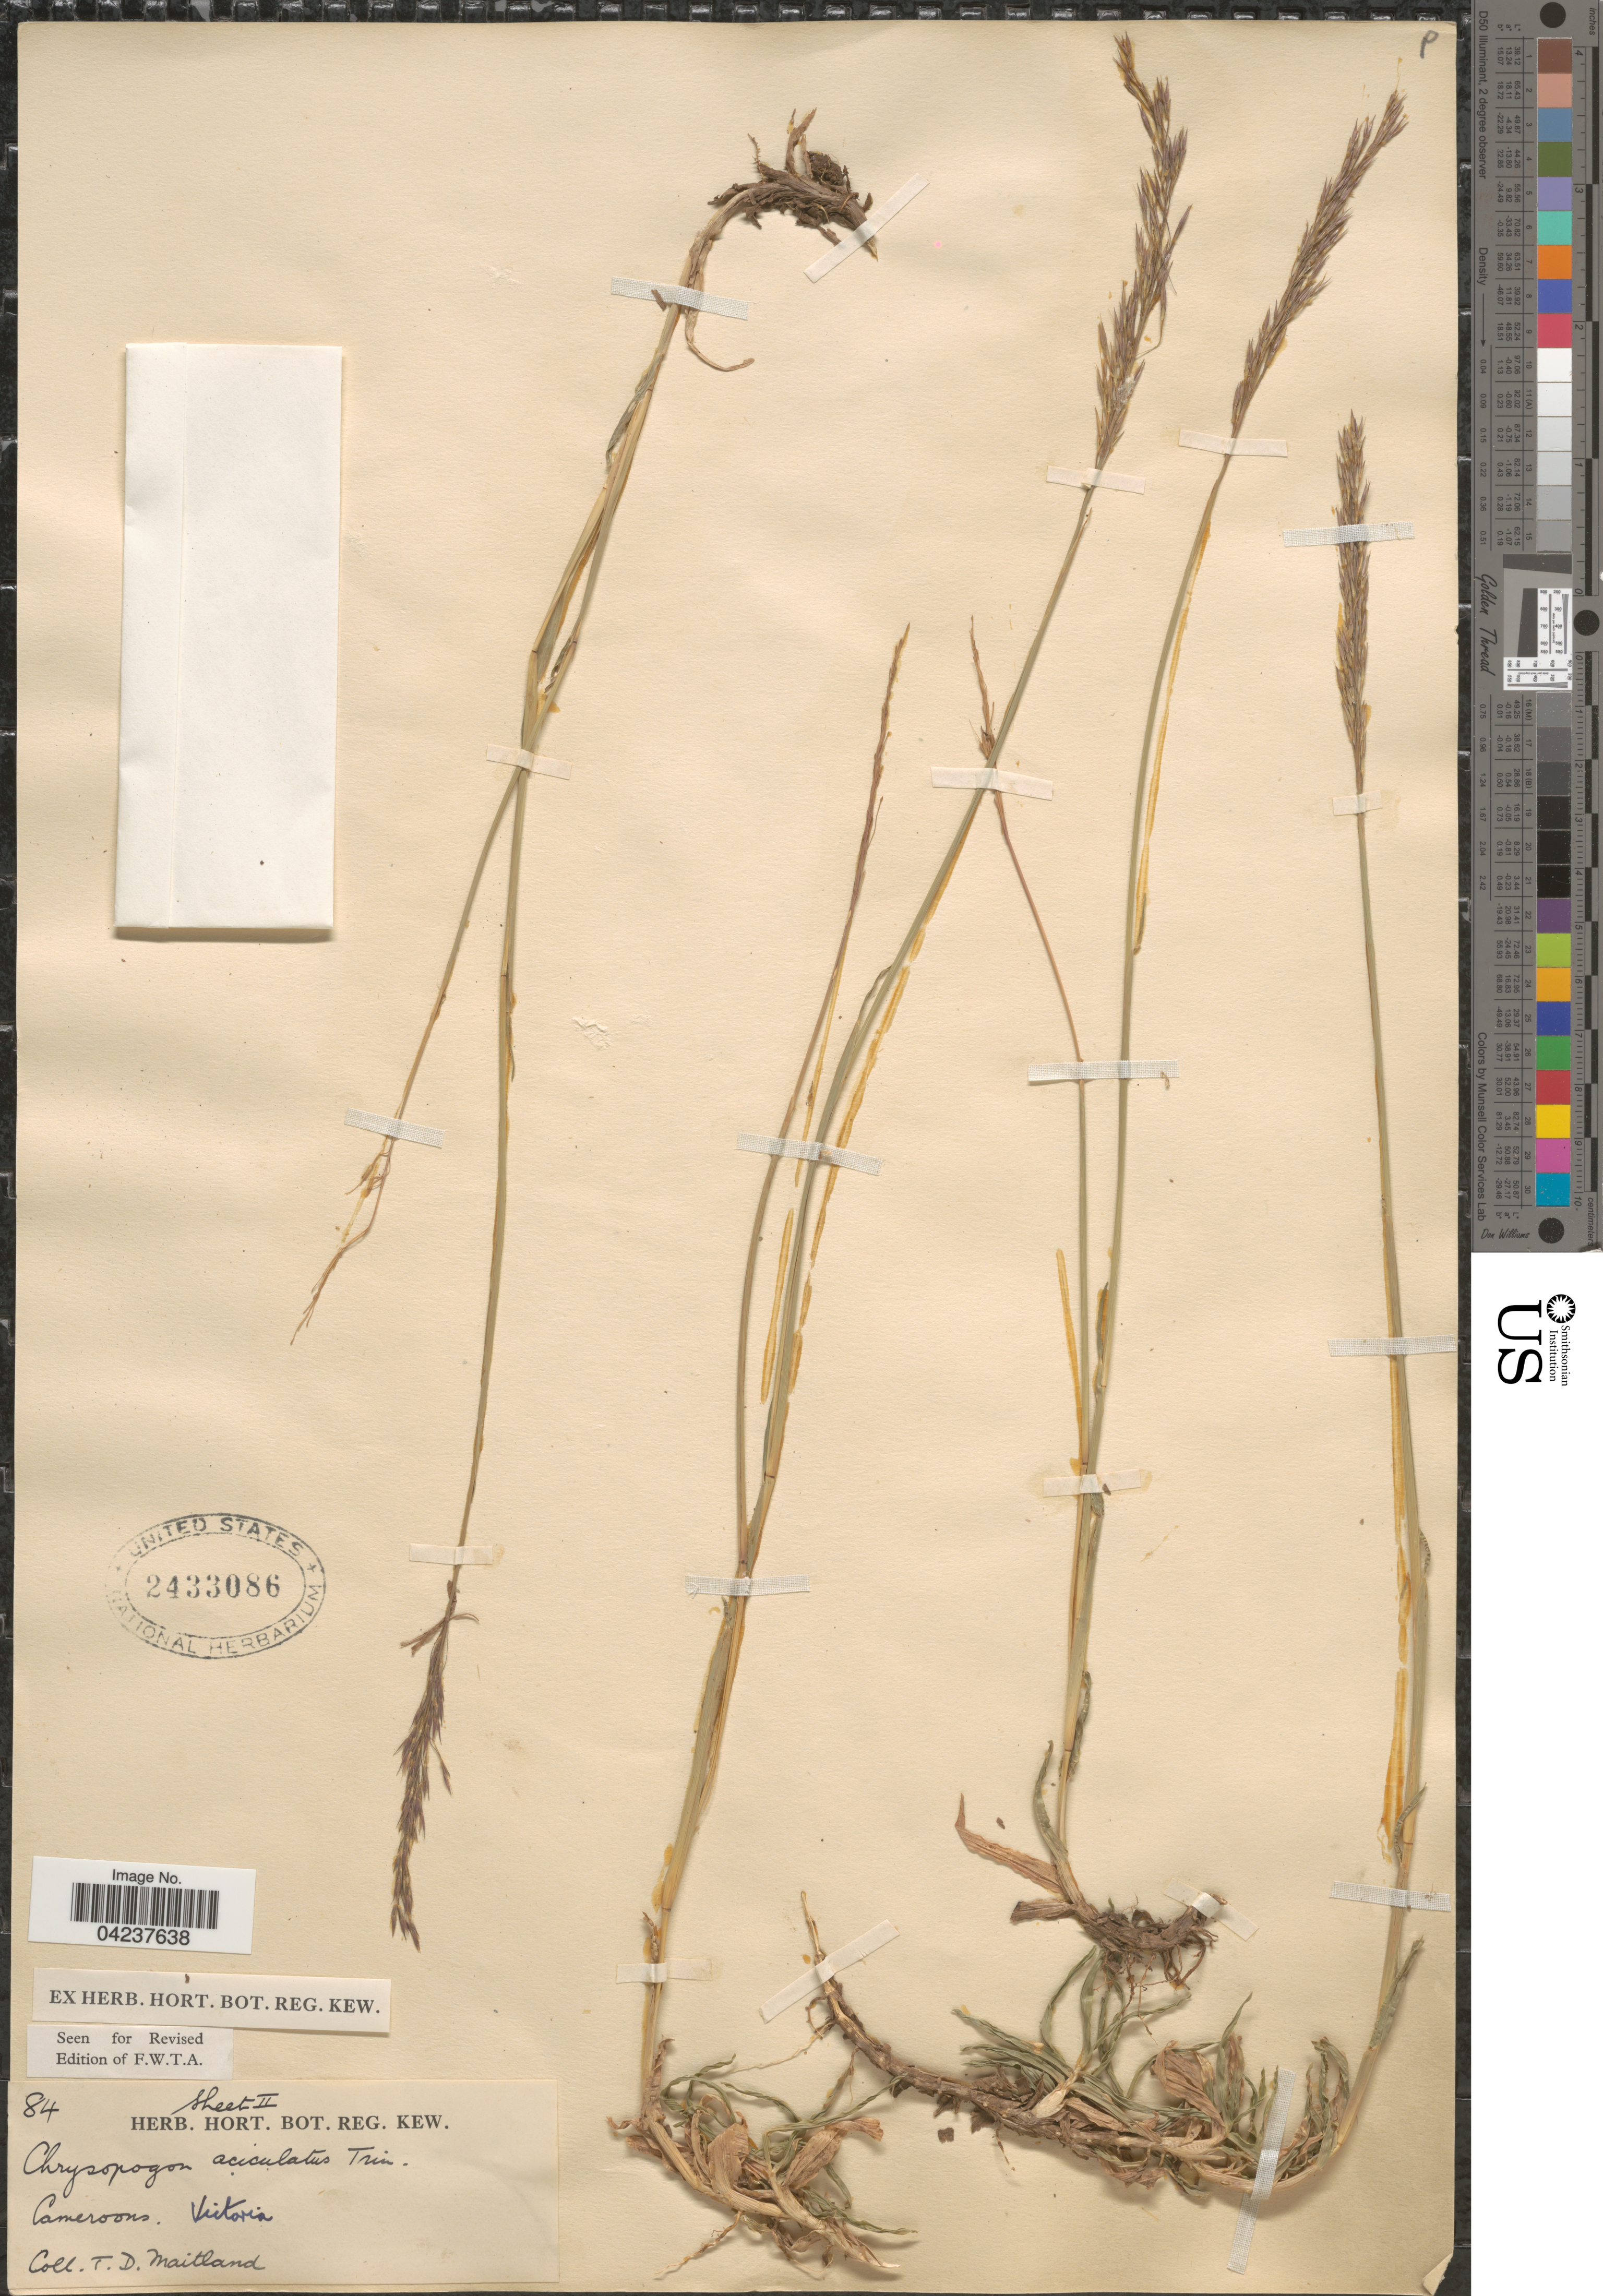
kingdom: Plantae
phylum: Tracheophyta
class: Liliopsida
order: Poales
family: Poaceae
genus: Chrysopogon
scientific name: Chrysopogon aciculatus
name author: (Retz.) Trin.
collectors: T. Maitland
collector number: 84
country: Cameroon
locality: Cameroons. Victoria.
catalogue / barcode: US 2433086